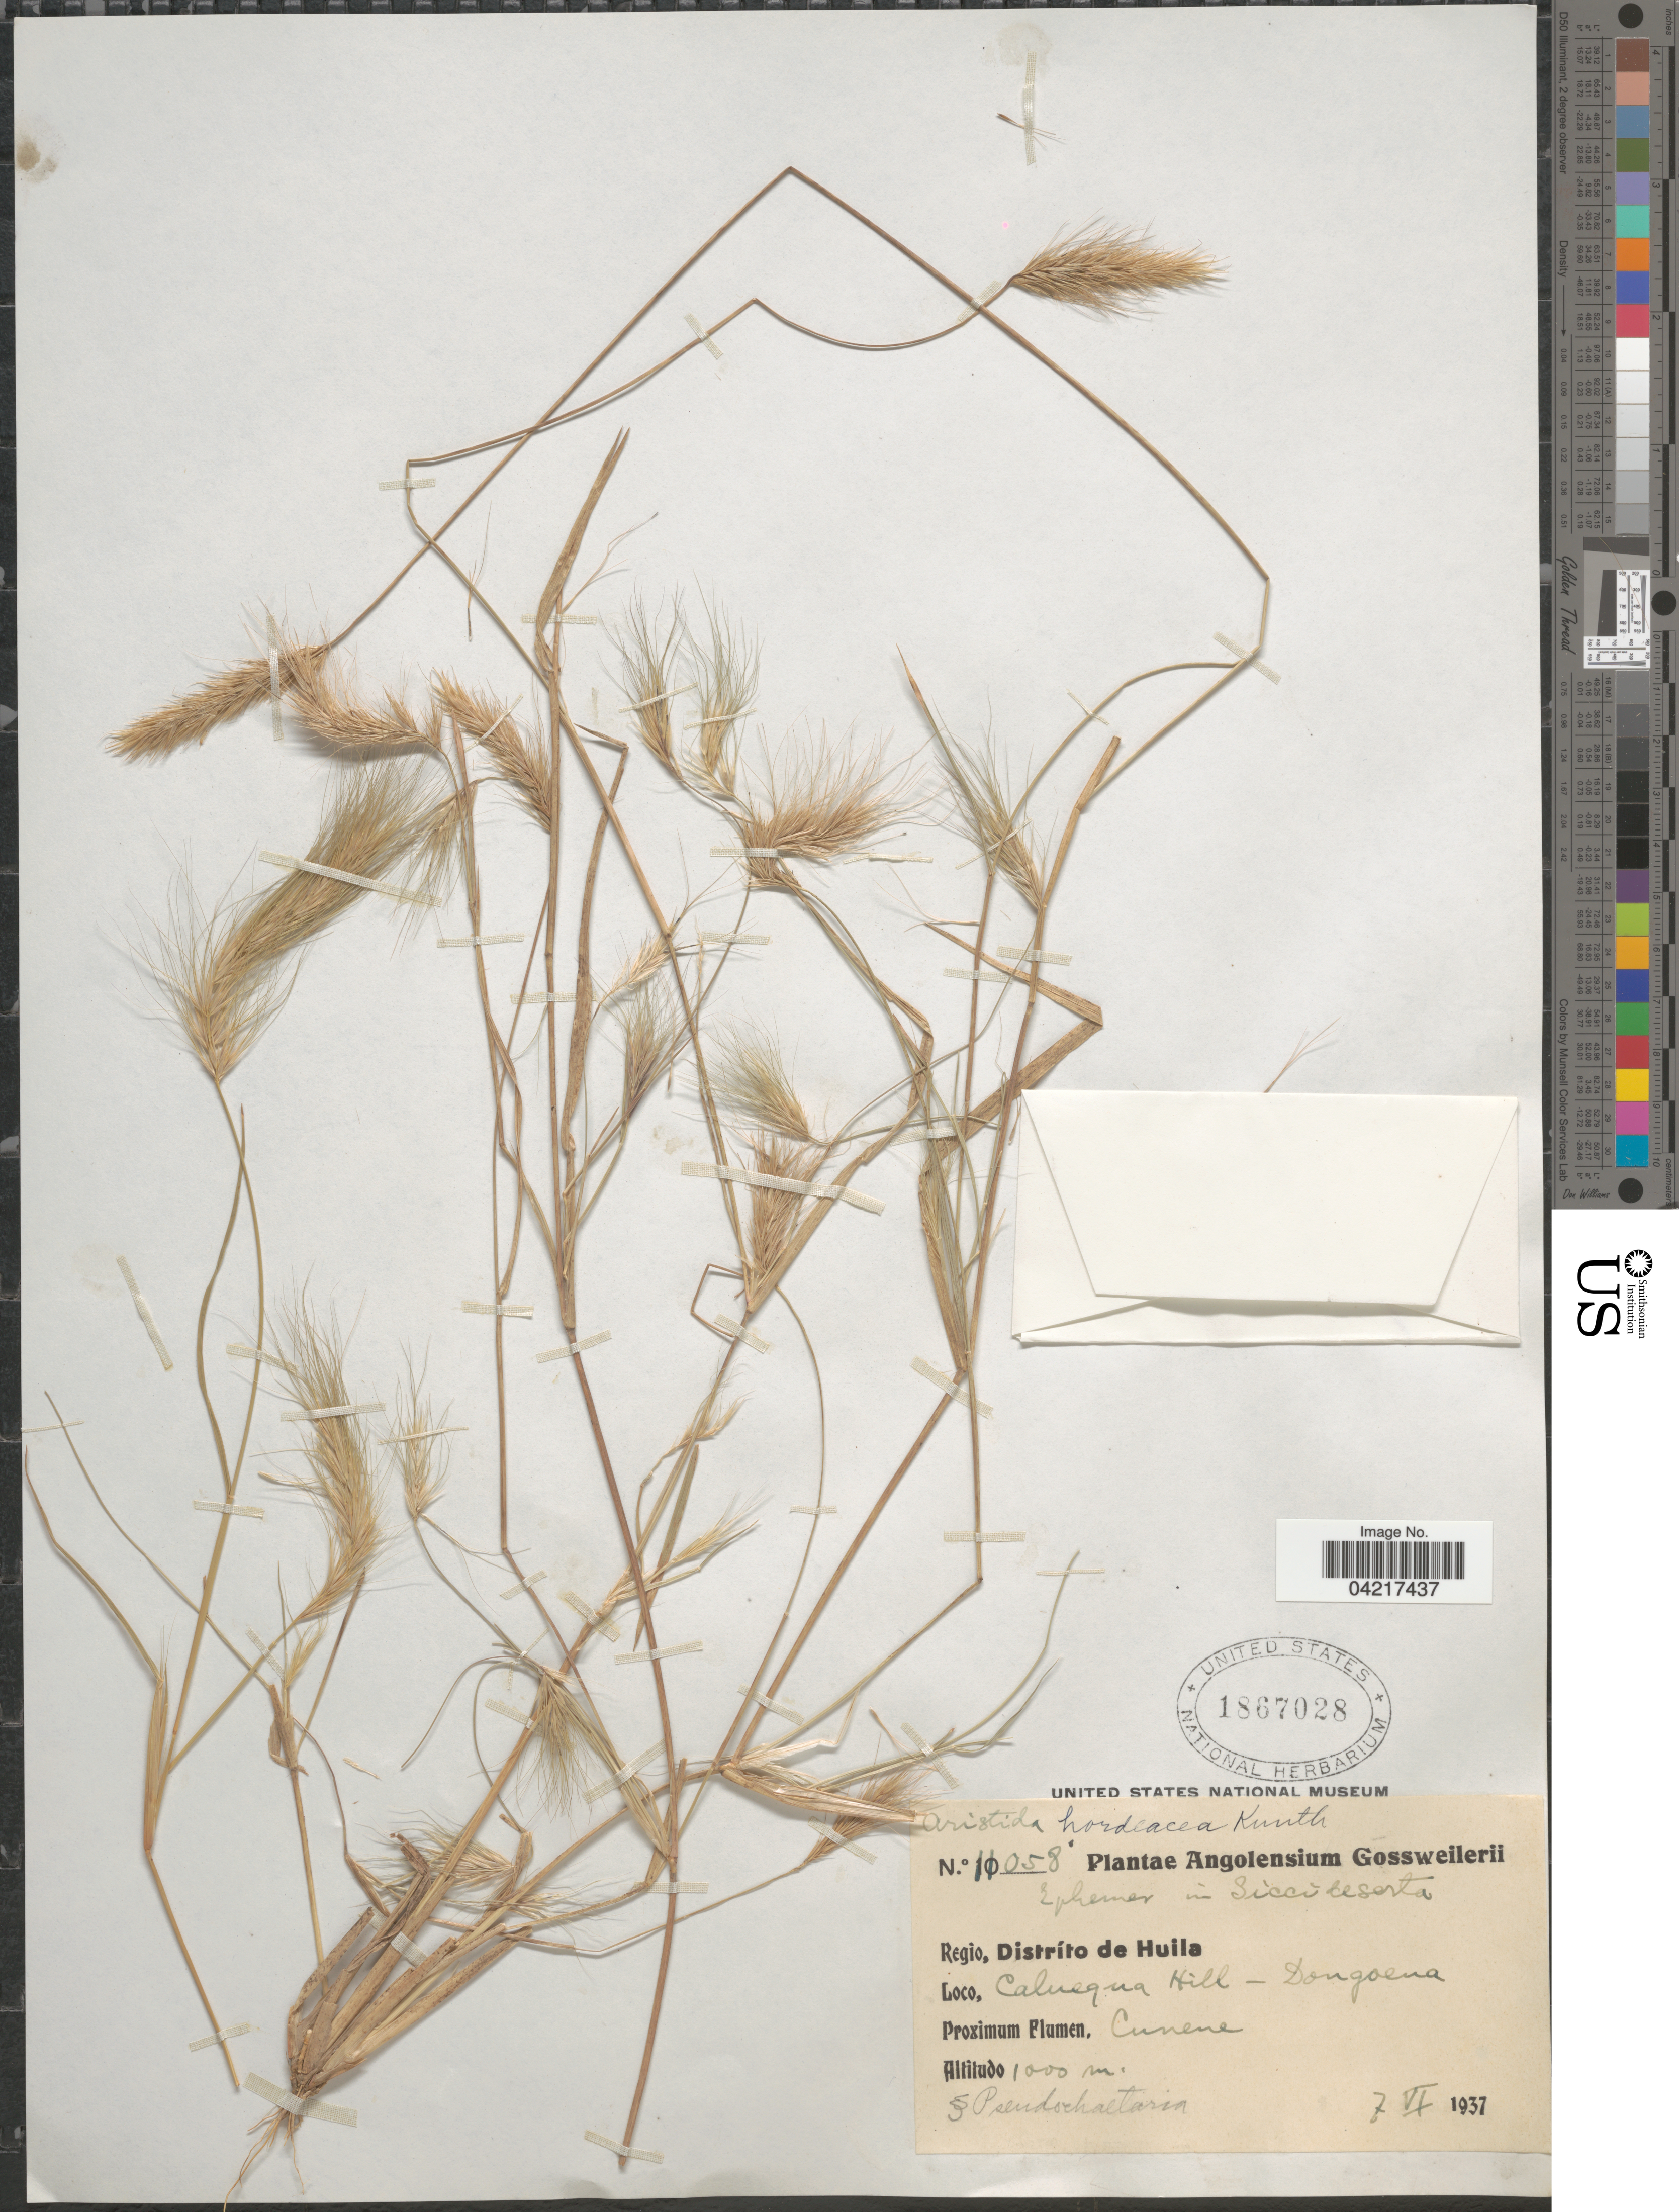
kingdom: Plantae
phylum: Tracheophyta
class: Liliopsida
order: Poales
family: Poaceae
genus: Aristida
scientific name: Aristida hordeacea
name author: Kunth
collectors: Gossweiler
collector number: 11058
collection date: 1937-06-07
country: Angola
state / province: Huila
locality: Distríto de Huila. Caluegua Hill - Dongoena.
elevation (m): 1000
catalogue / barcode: US 1867028